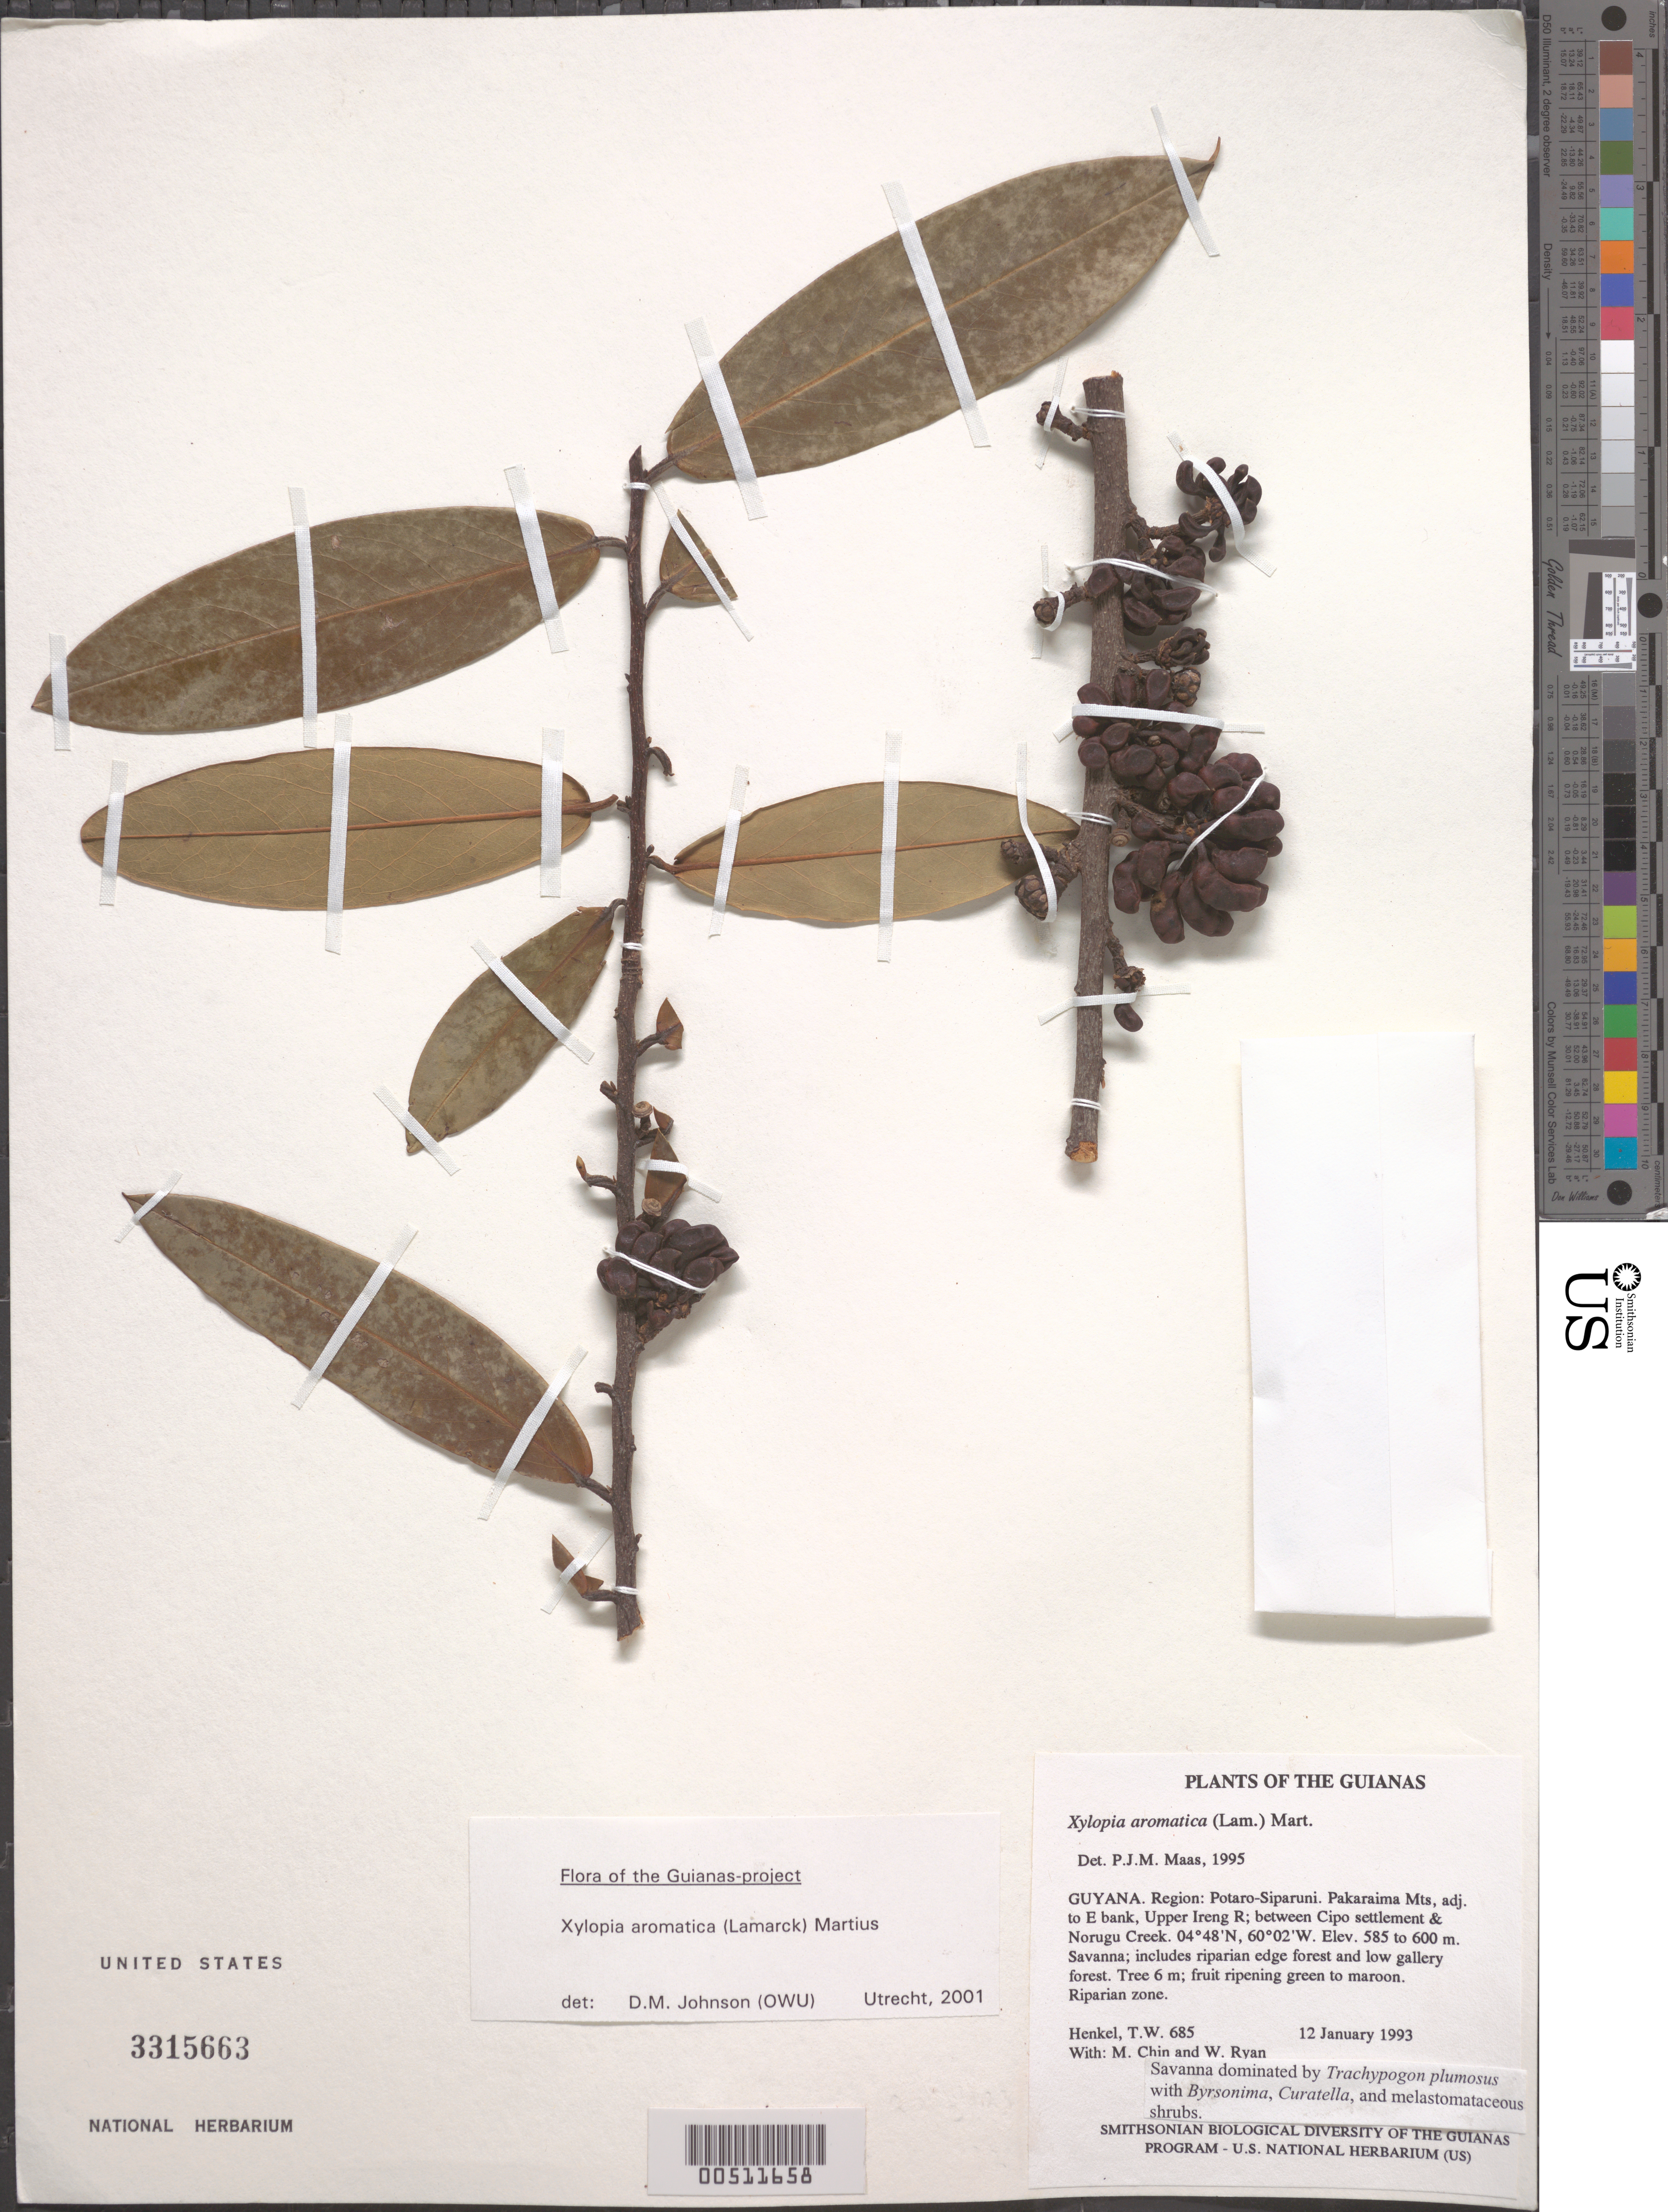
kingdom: Plantae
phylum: Tracheophyta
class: Magnoliopsida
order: Magnoliales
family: Annonaceae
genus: Xylopia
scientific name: Xylopia aromatica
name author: (Lam.) Mart.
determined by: Johnson, D. M.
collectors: T. Henkel, M. Chin & W. Ryan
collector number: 685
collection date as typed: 12 January 1993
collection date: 1993-01-12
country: Guyana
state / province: Potaro-Siparuni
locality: Pakaraima Mts, adj. to E bank, Upper Ireng R; between Cipo settlement & Norugu Creek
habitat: Savanna; includes riparian edge forest and low gallery forest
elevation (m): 585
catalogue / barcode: US 3315663